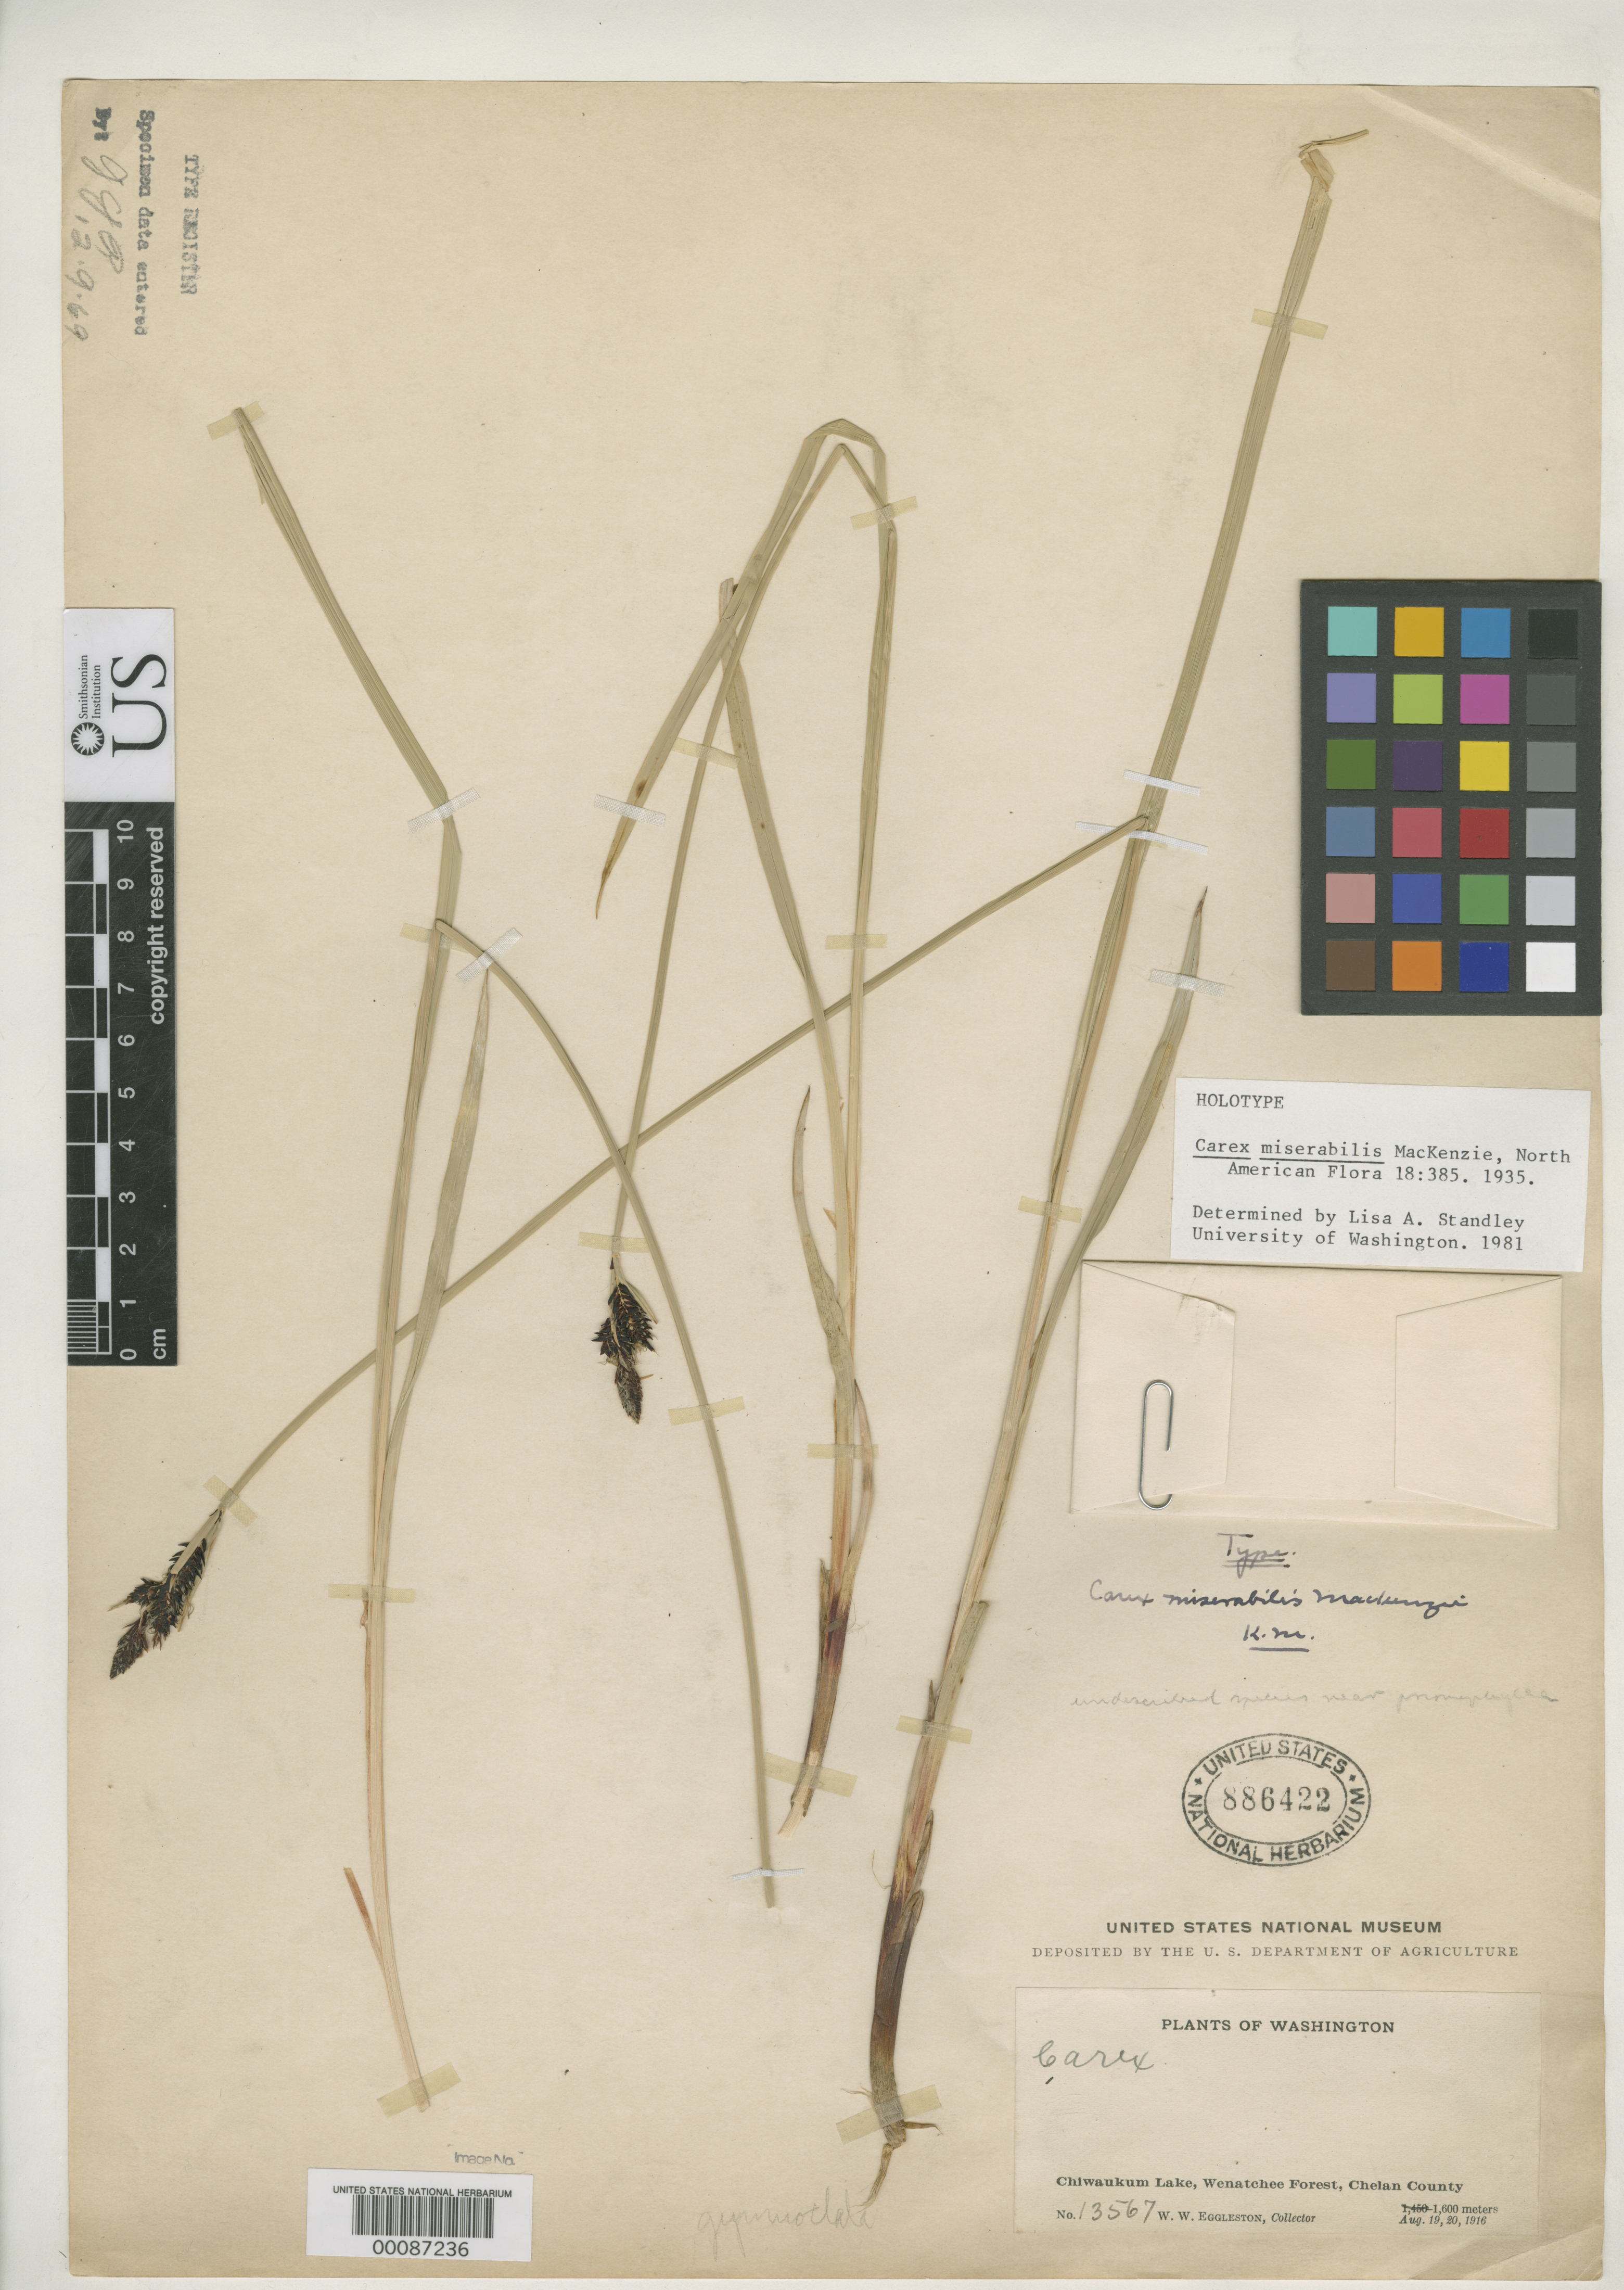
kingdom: Plantae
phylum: Tracheophyta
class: Liliopsida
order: Poales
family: Cyperaceae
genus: Carex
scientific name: Carex miserabilis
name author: Mack.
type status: Holotype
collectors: W. W. Eggleston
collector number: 13567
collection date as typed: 19 Aug 1916 to 20 Aug 1916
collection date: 1916-08-19/1916-08-20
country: United States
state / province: Washington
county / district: Chelan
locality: Chiwaukum Lake.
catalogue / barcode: US 886422